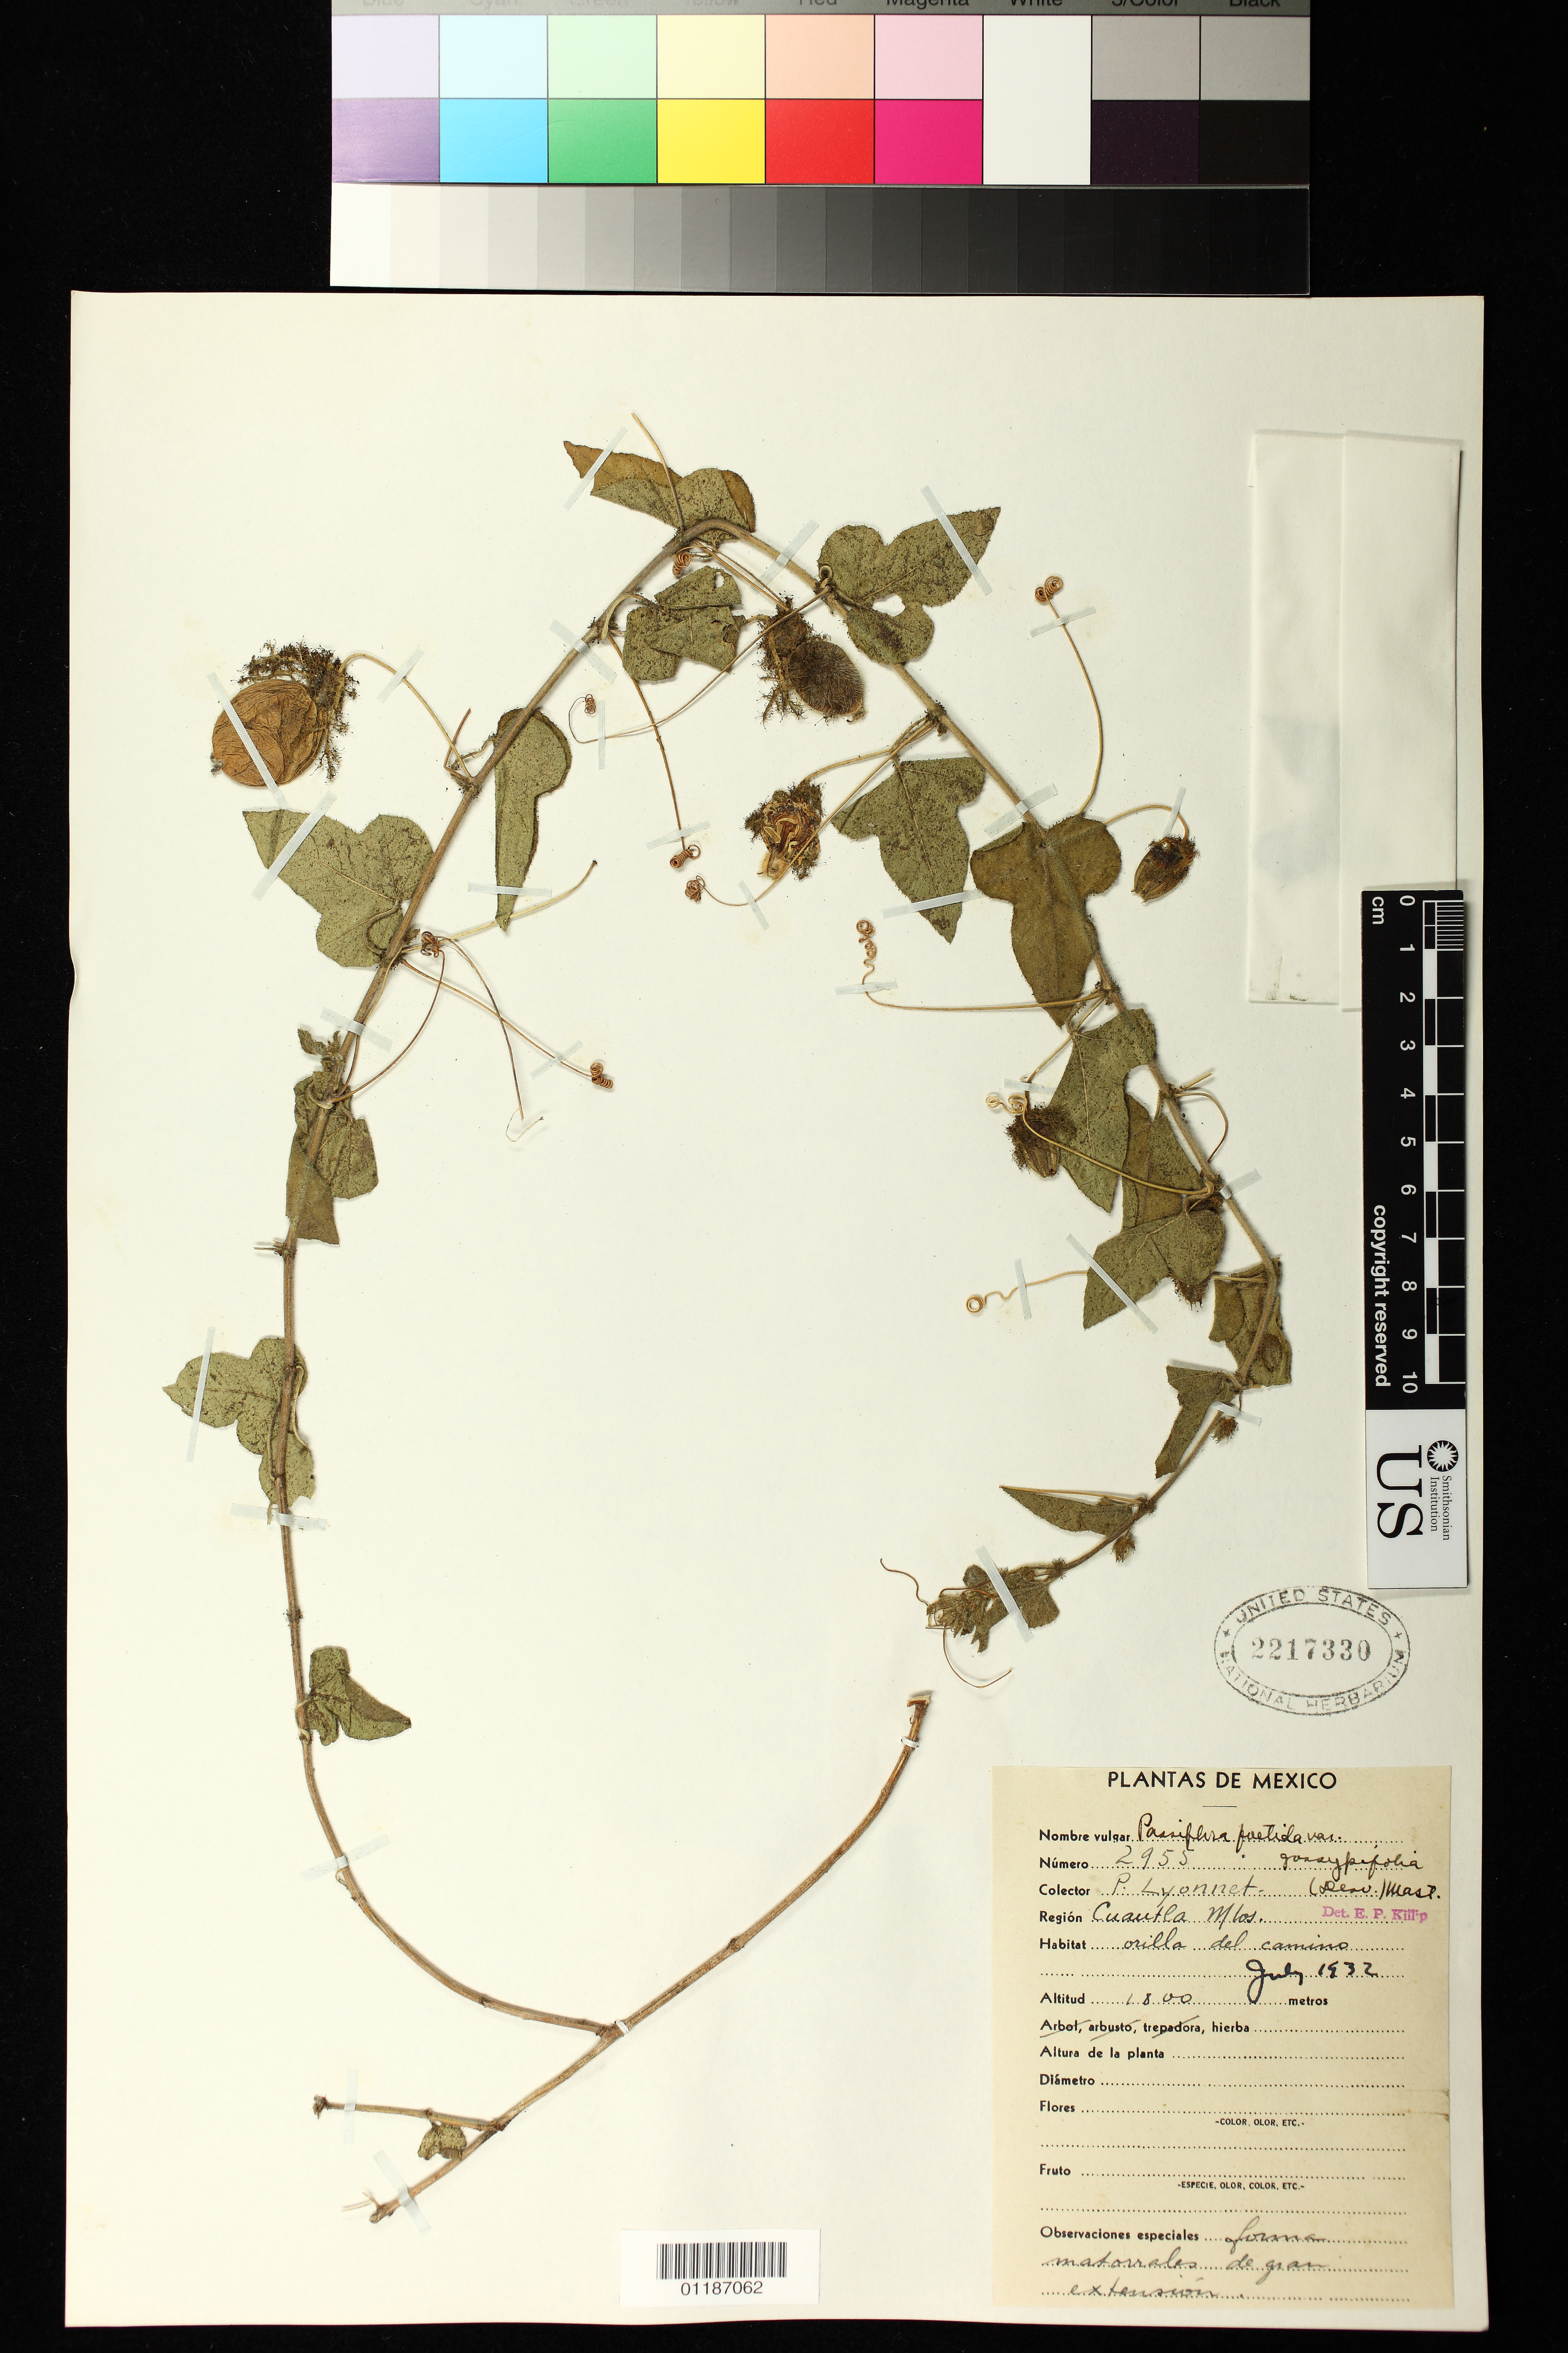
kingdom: Plantae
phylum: Tracheophyta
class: Magnoliopsida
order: Malpighiales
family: Passifloraceae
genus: Passiflora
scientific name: Passiflora foetida var. gossypiifolia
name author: (Desv.) Mast.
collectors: P. Lyonnet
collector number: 2955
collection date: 1932-07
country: Mexico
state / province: Morelos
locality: Orilla del camino, Cuautla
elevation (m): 1800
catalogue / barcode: US 2217330